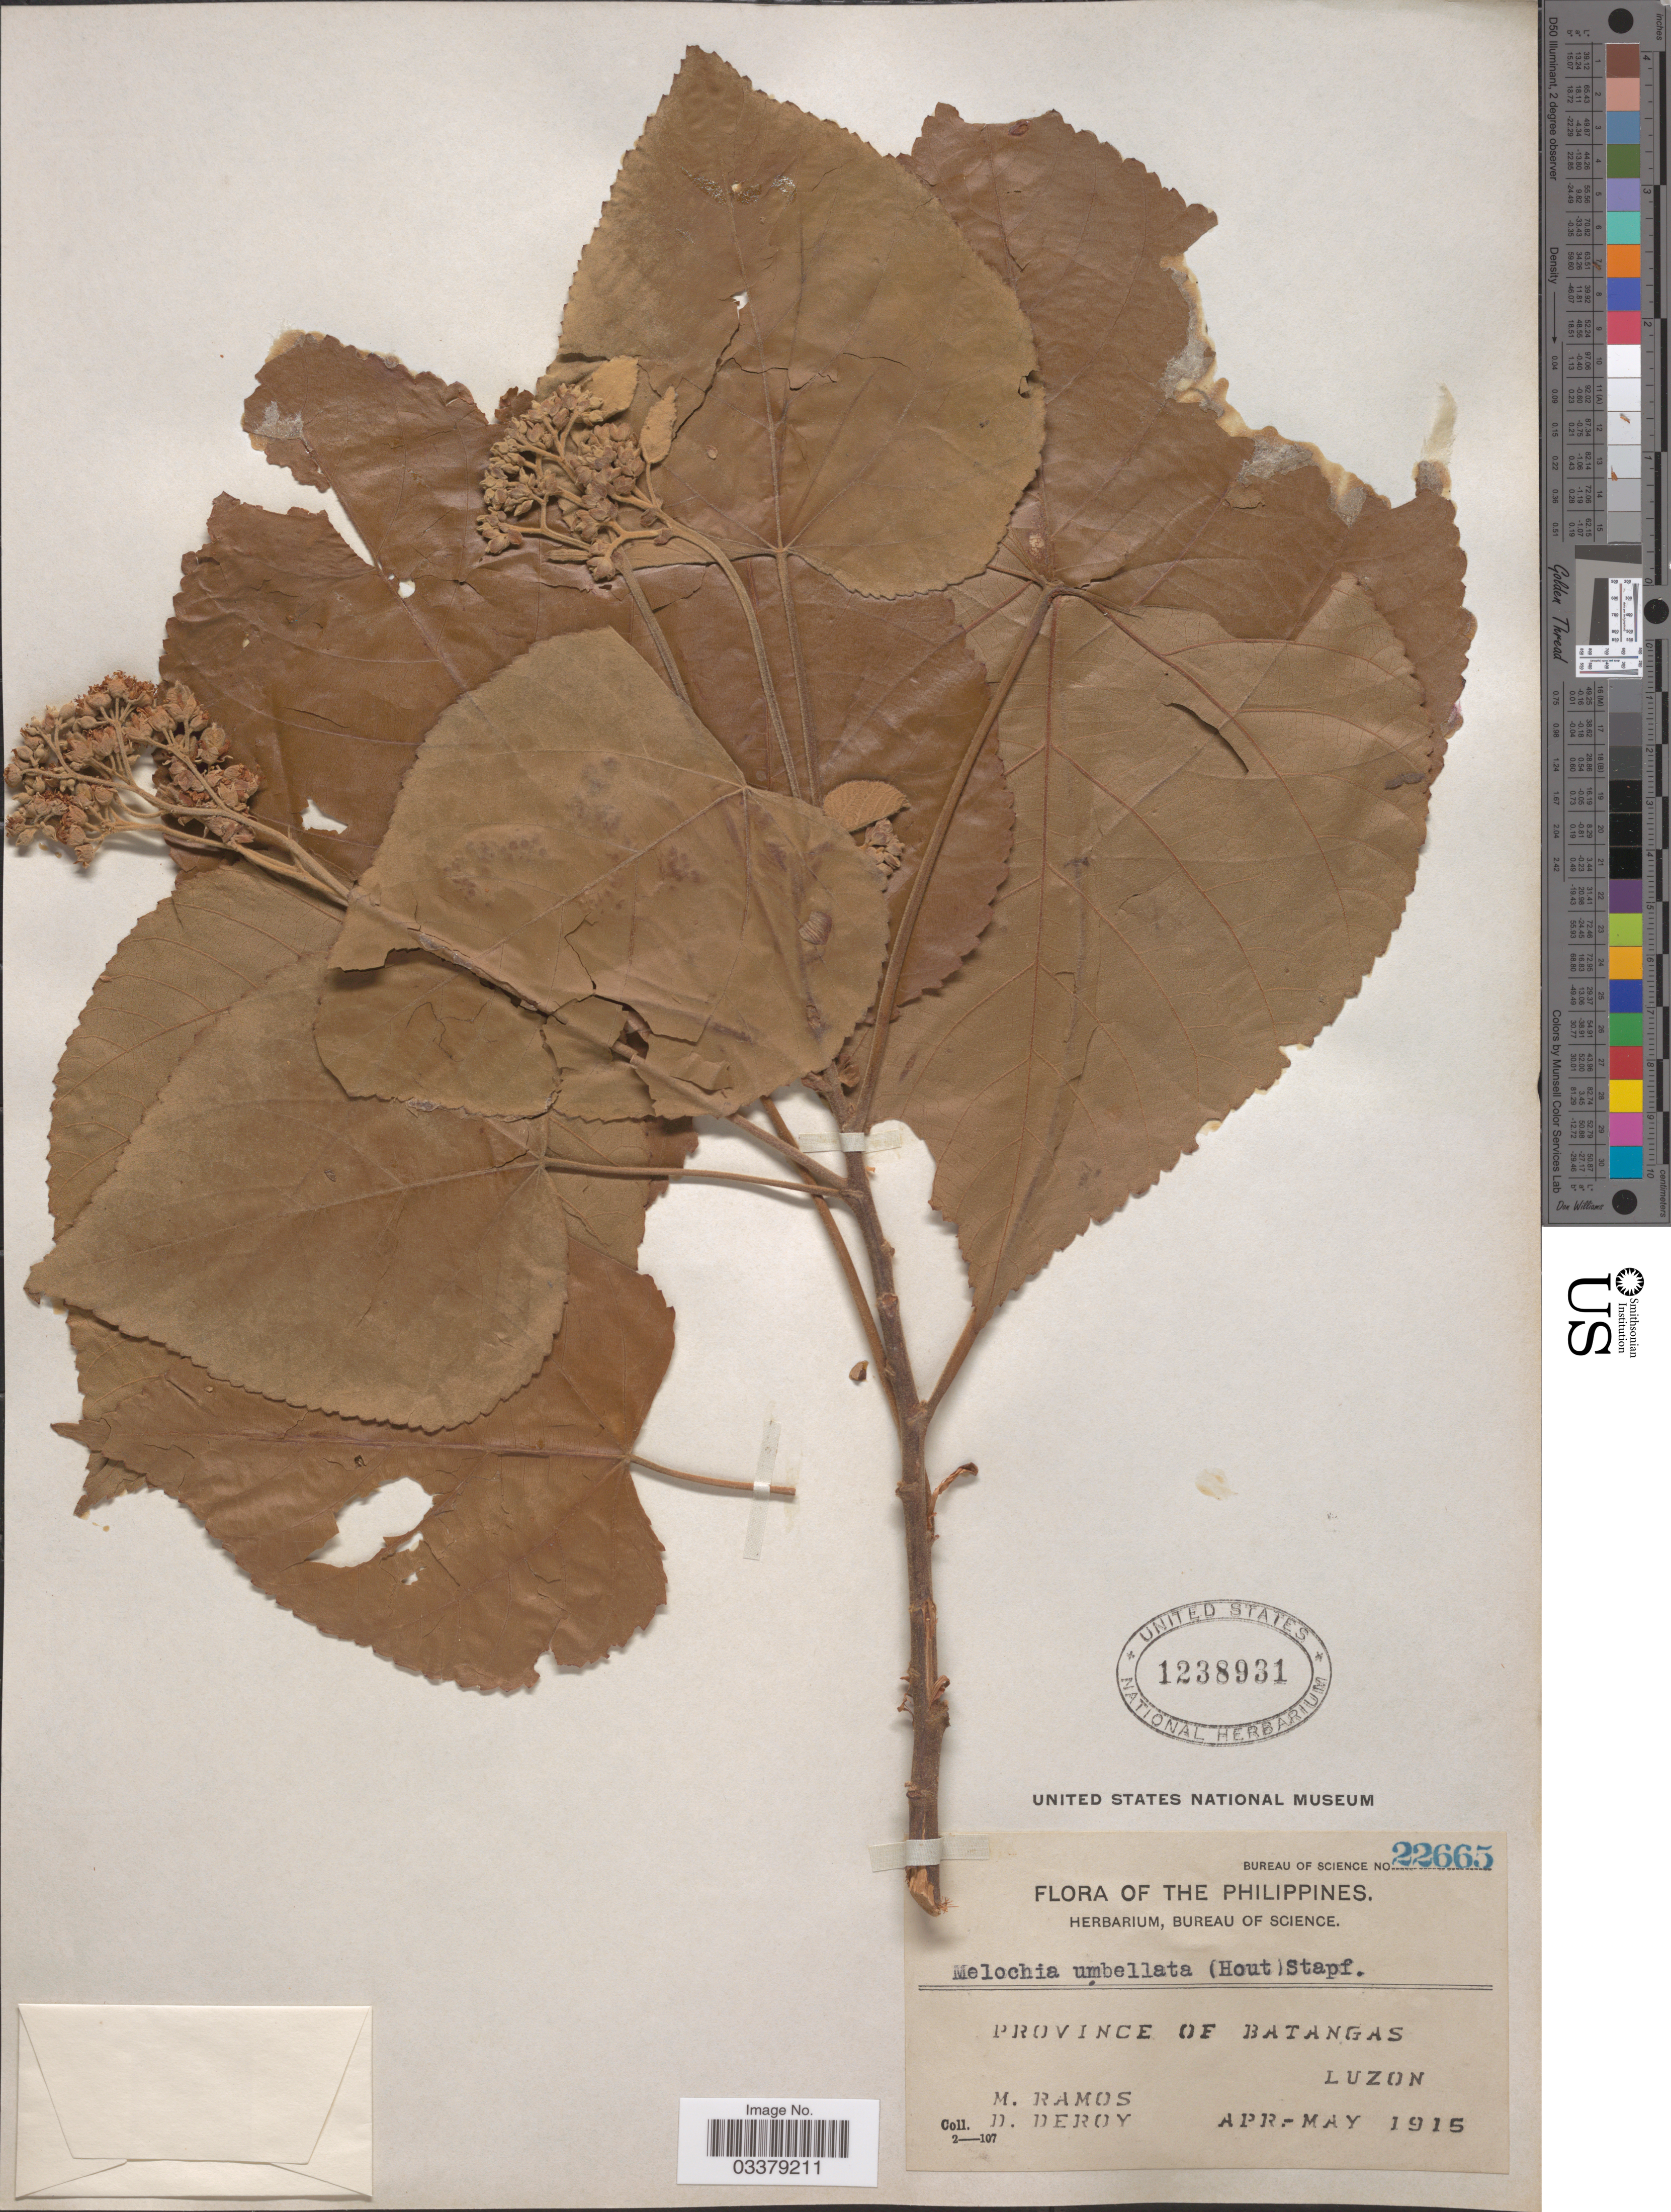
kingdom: Plantae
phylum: Tracheophyta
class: Magnoliopsida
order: Malvales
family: Malvaceae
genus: Melochia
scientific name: Melochia umbellata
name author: Stapf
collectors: M. Ramos & D. Deroy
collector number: Bureau of Science 22665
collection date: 1915-04/1915-05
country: Philippines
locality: Province of Batangas. Luzon.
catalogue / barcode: US 1238931